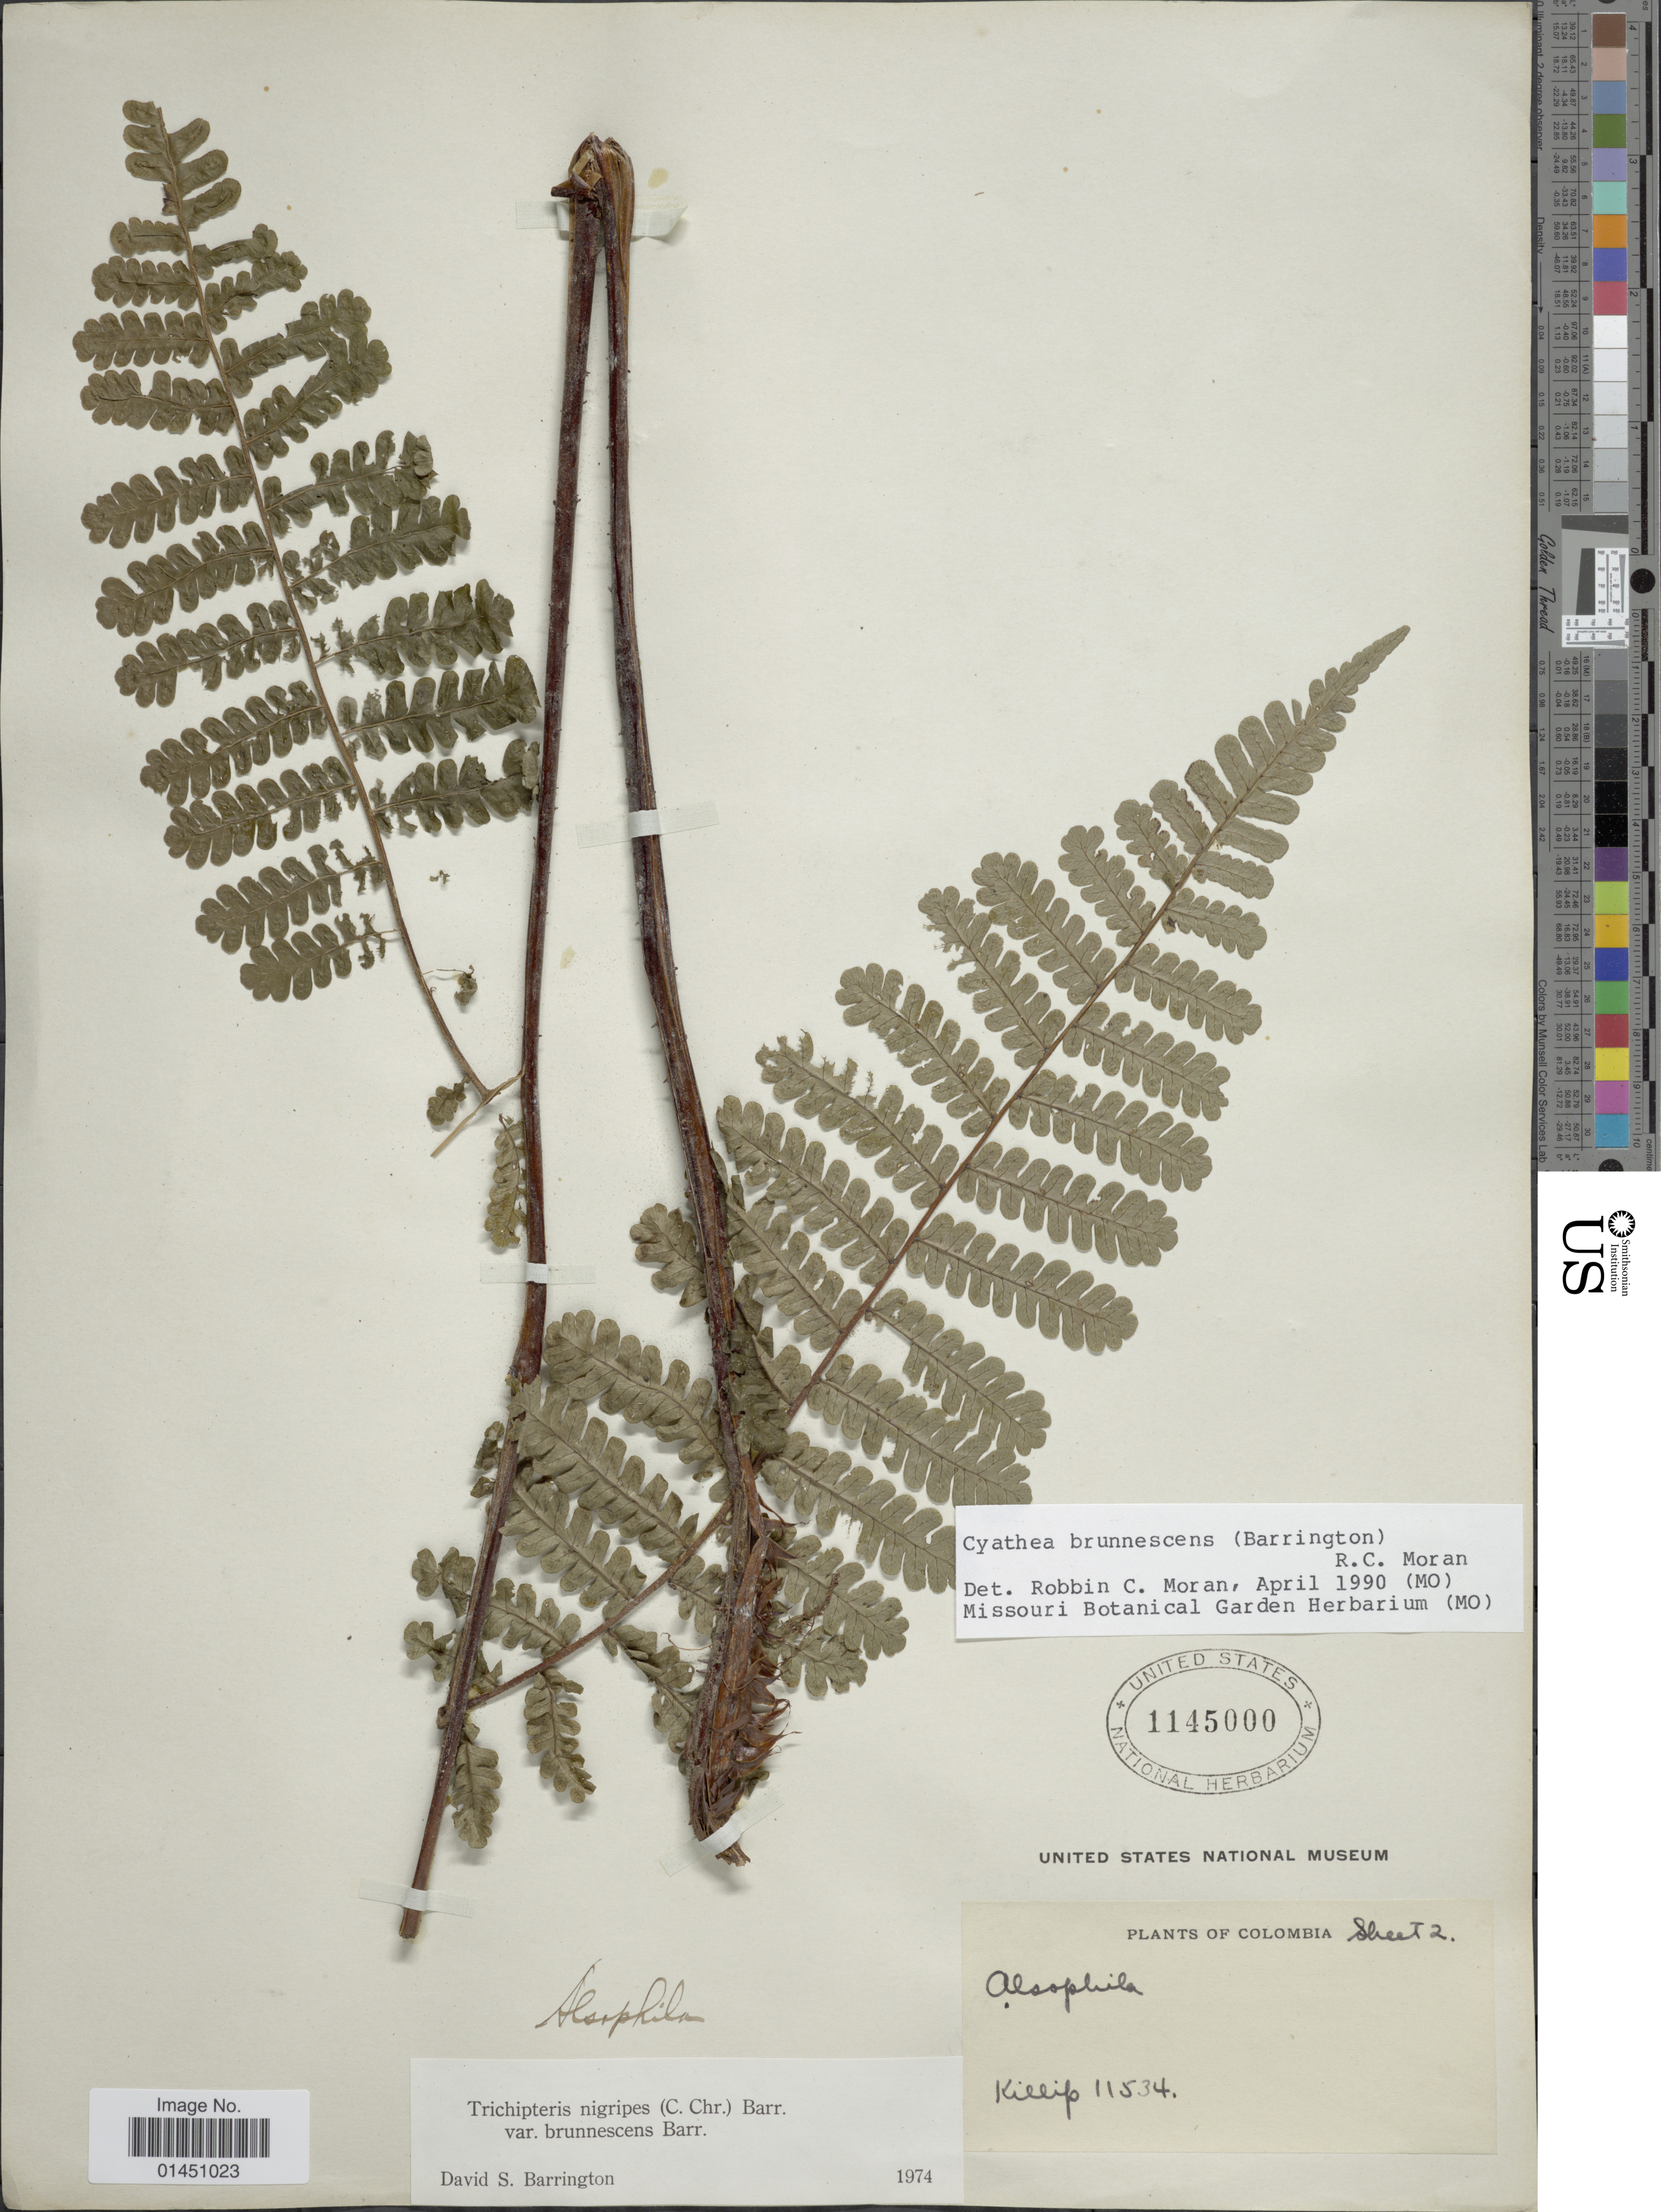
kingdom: Plantae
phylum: Tracheophyta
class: Polypodiopsida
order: Cyatheales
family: Cyatheaceae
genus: Cyathea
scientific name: Cyathea brunnescens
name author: (Barrington) R.C. Moran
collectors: E. P. Killip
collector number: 11534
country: Colombia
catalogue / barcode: US 1145000